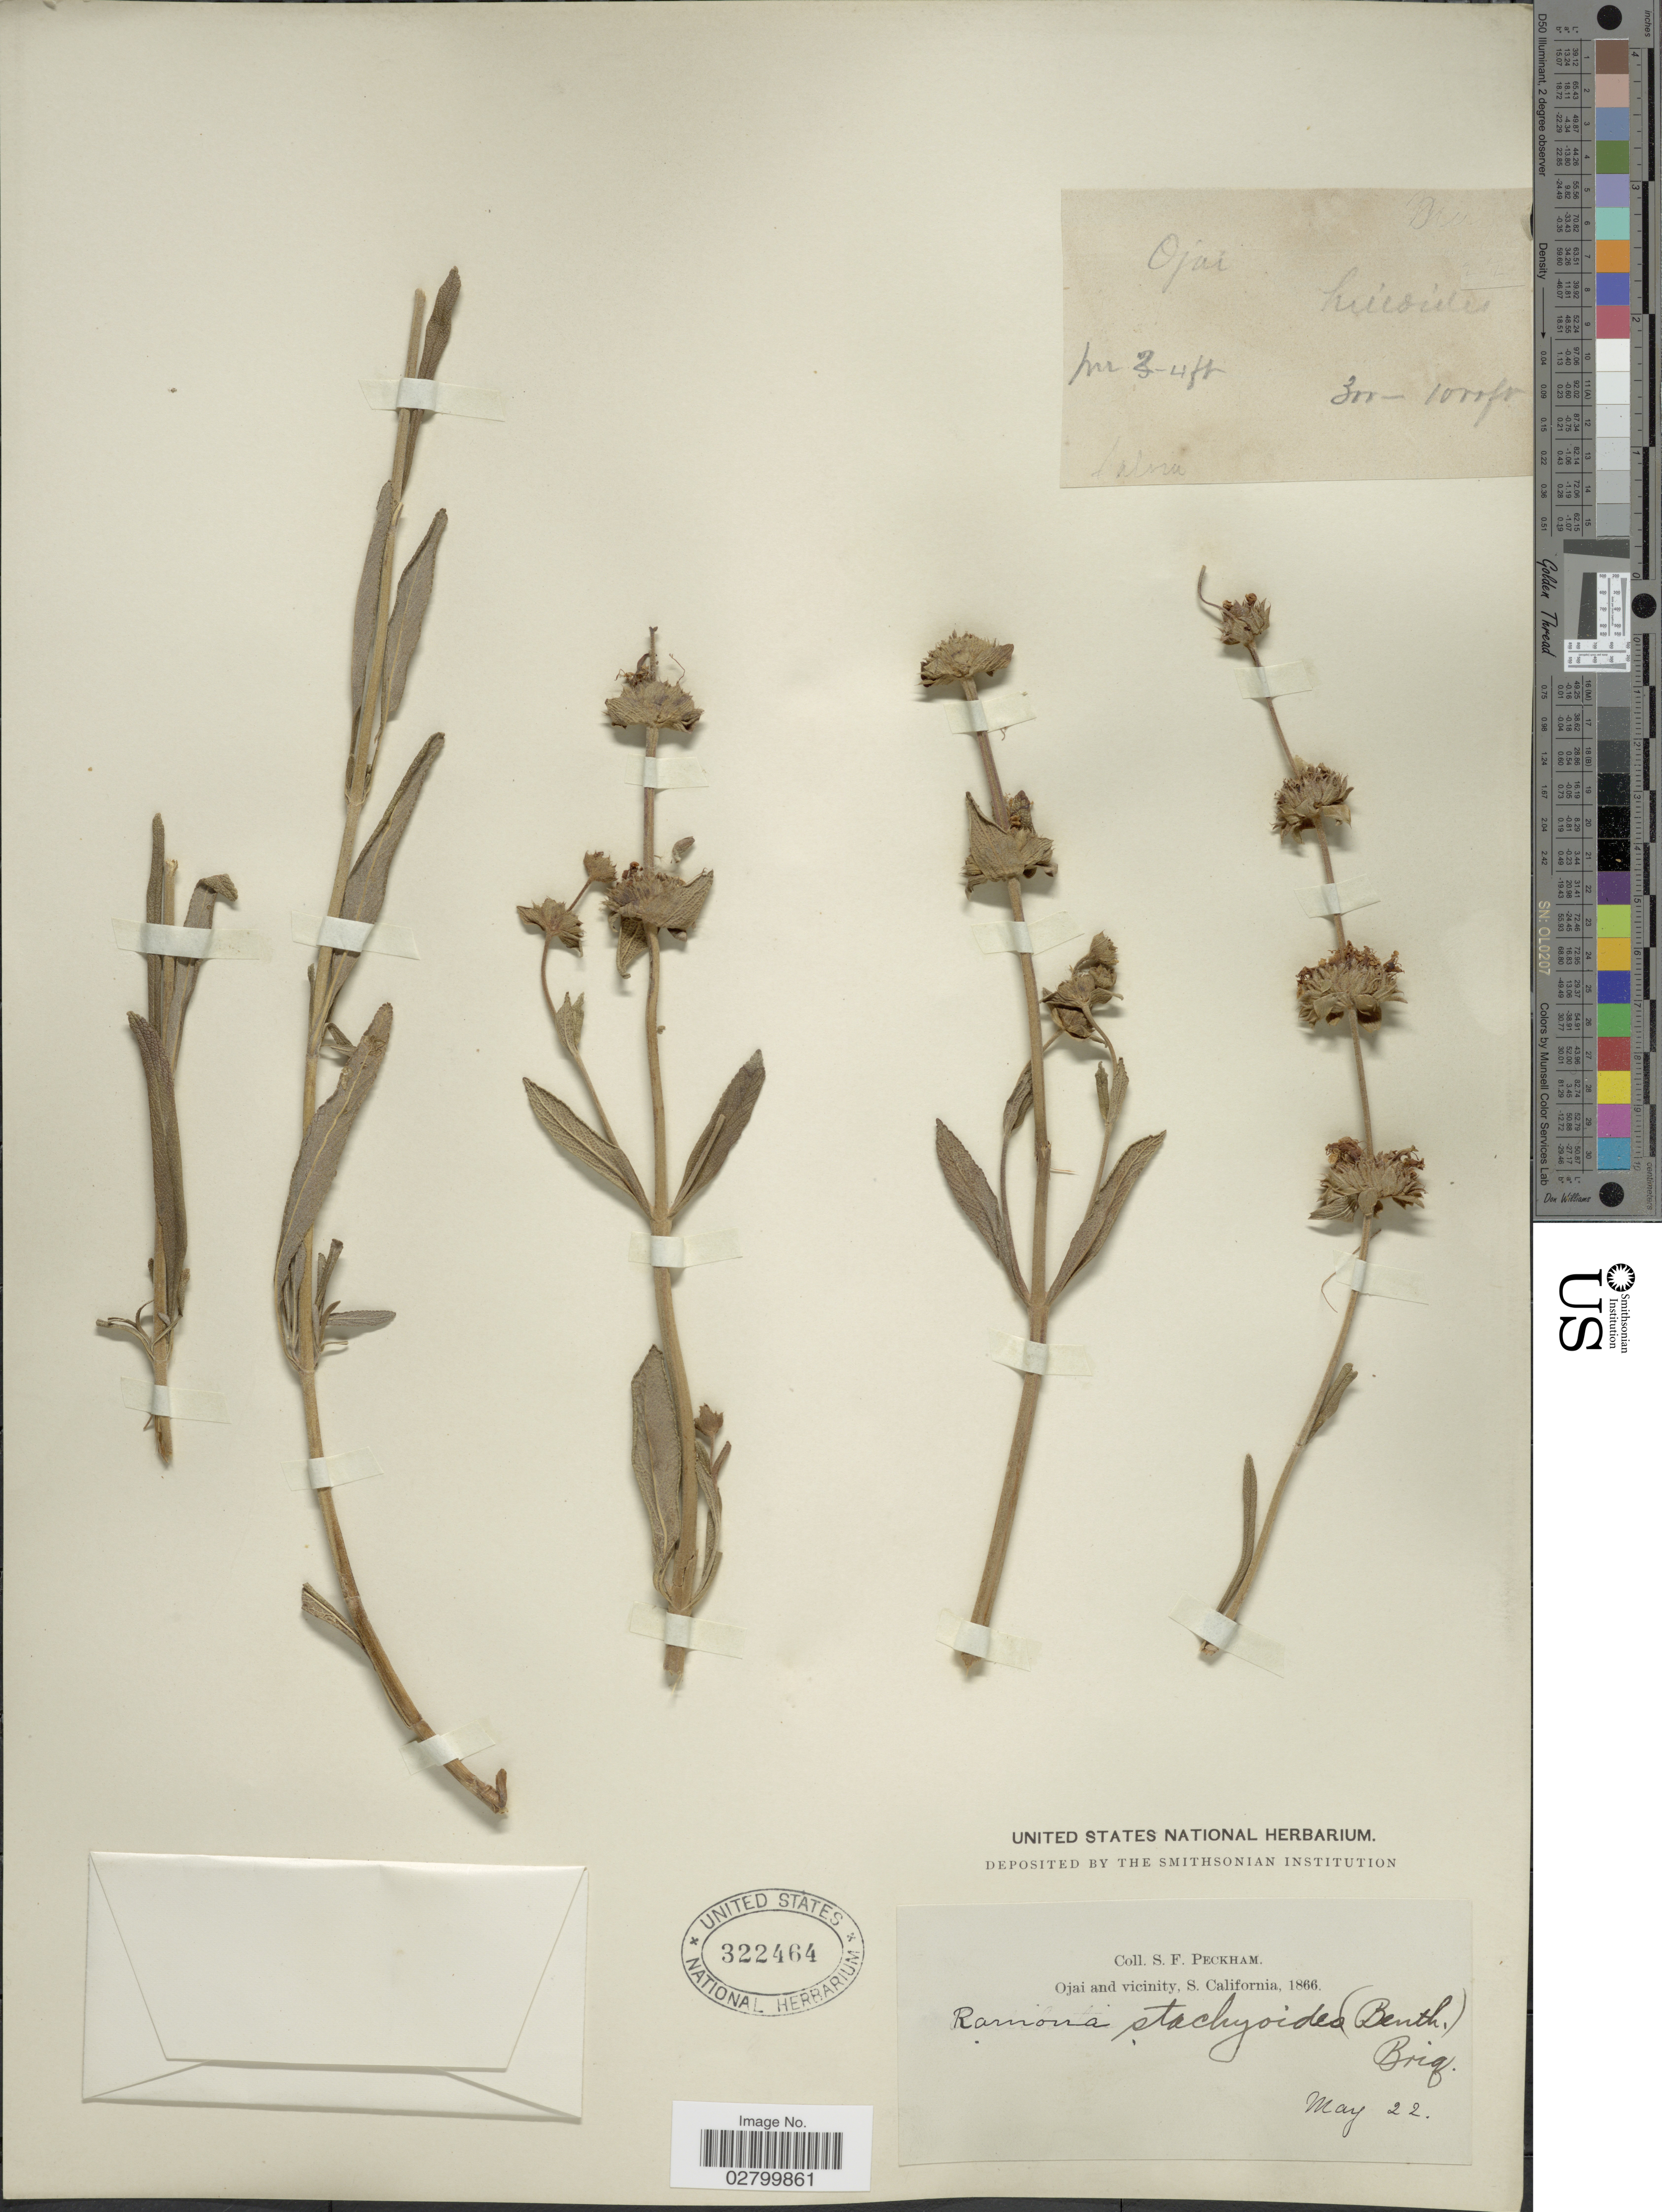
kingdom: Plantae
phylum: Tracheophyta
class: Magnoliopsida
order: Lamiales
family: Lamiaceae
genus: Salvia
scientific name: Salvia mellifera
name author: Greene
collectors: S. Peckham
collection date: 1866-05-22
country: United States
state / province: California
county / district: Ventura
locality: Ojai and vicinity, S. California.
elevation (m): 91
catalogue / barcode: US 322464